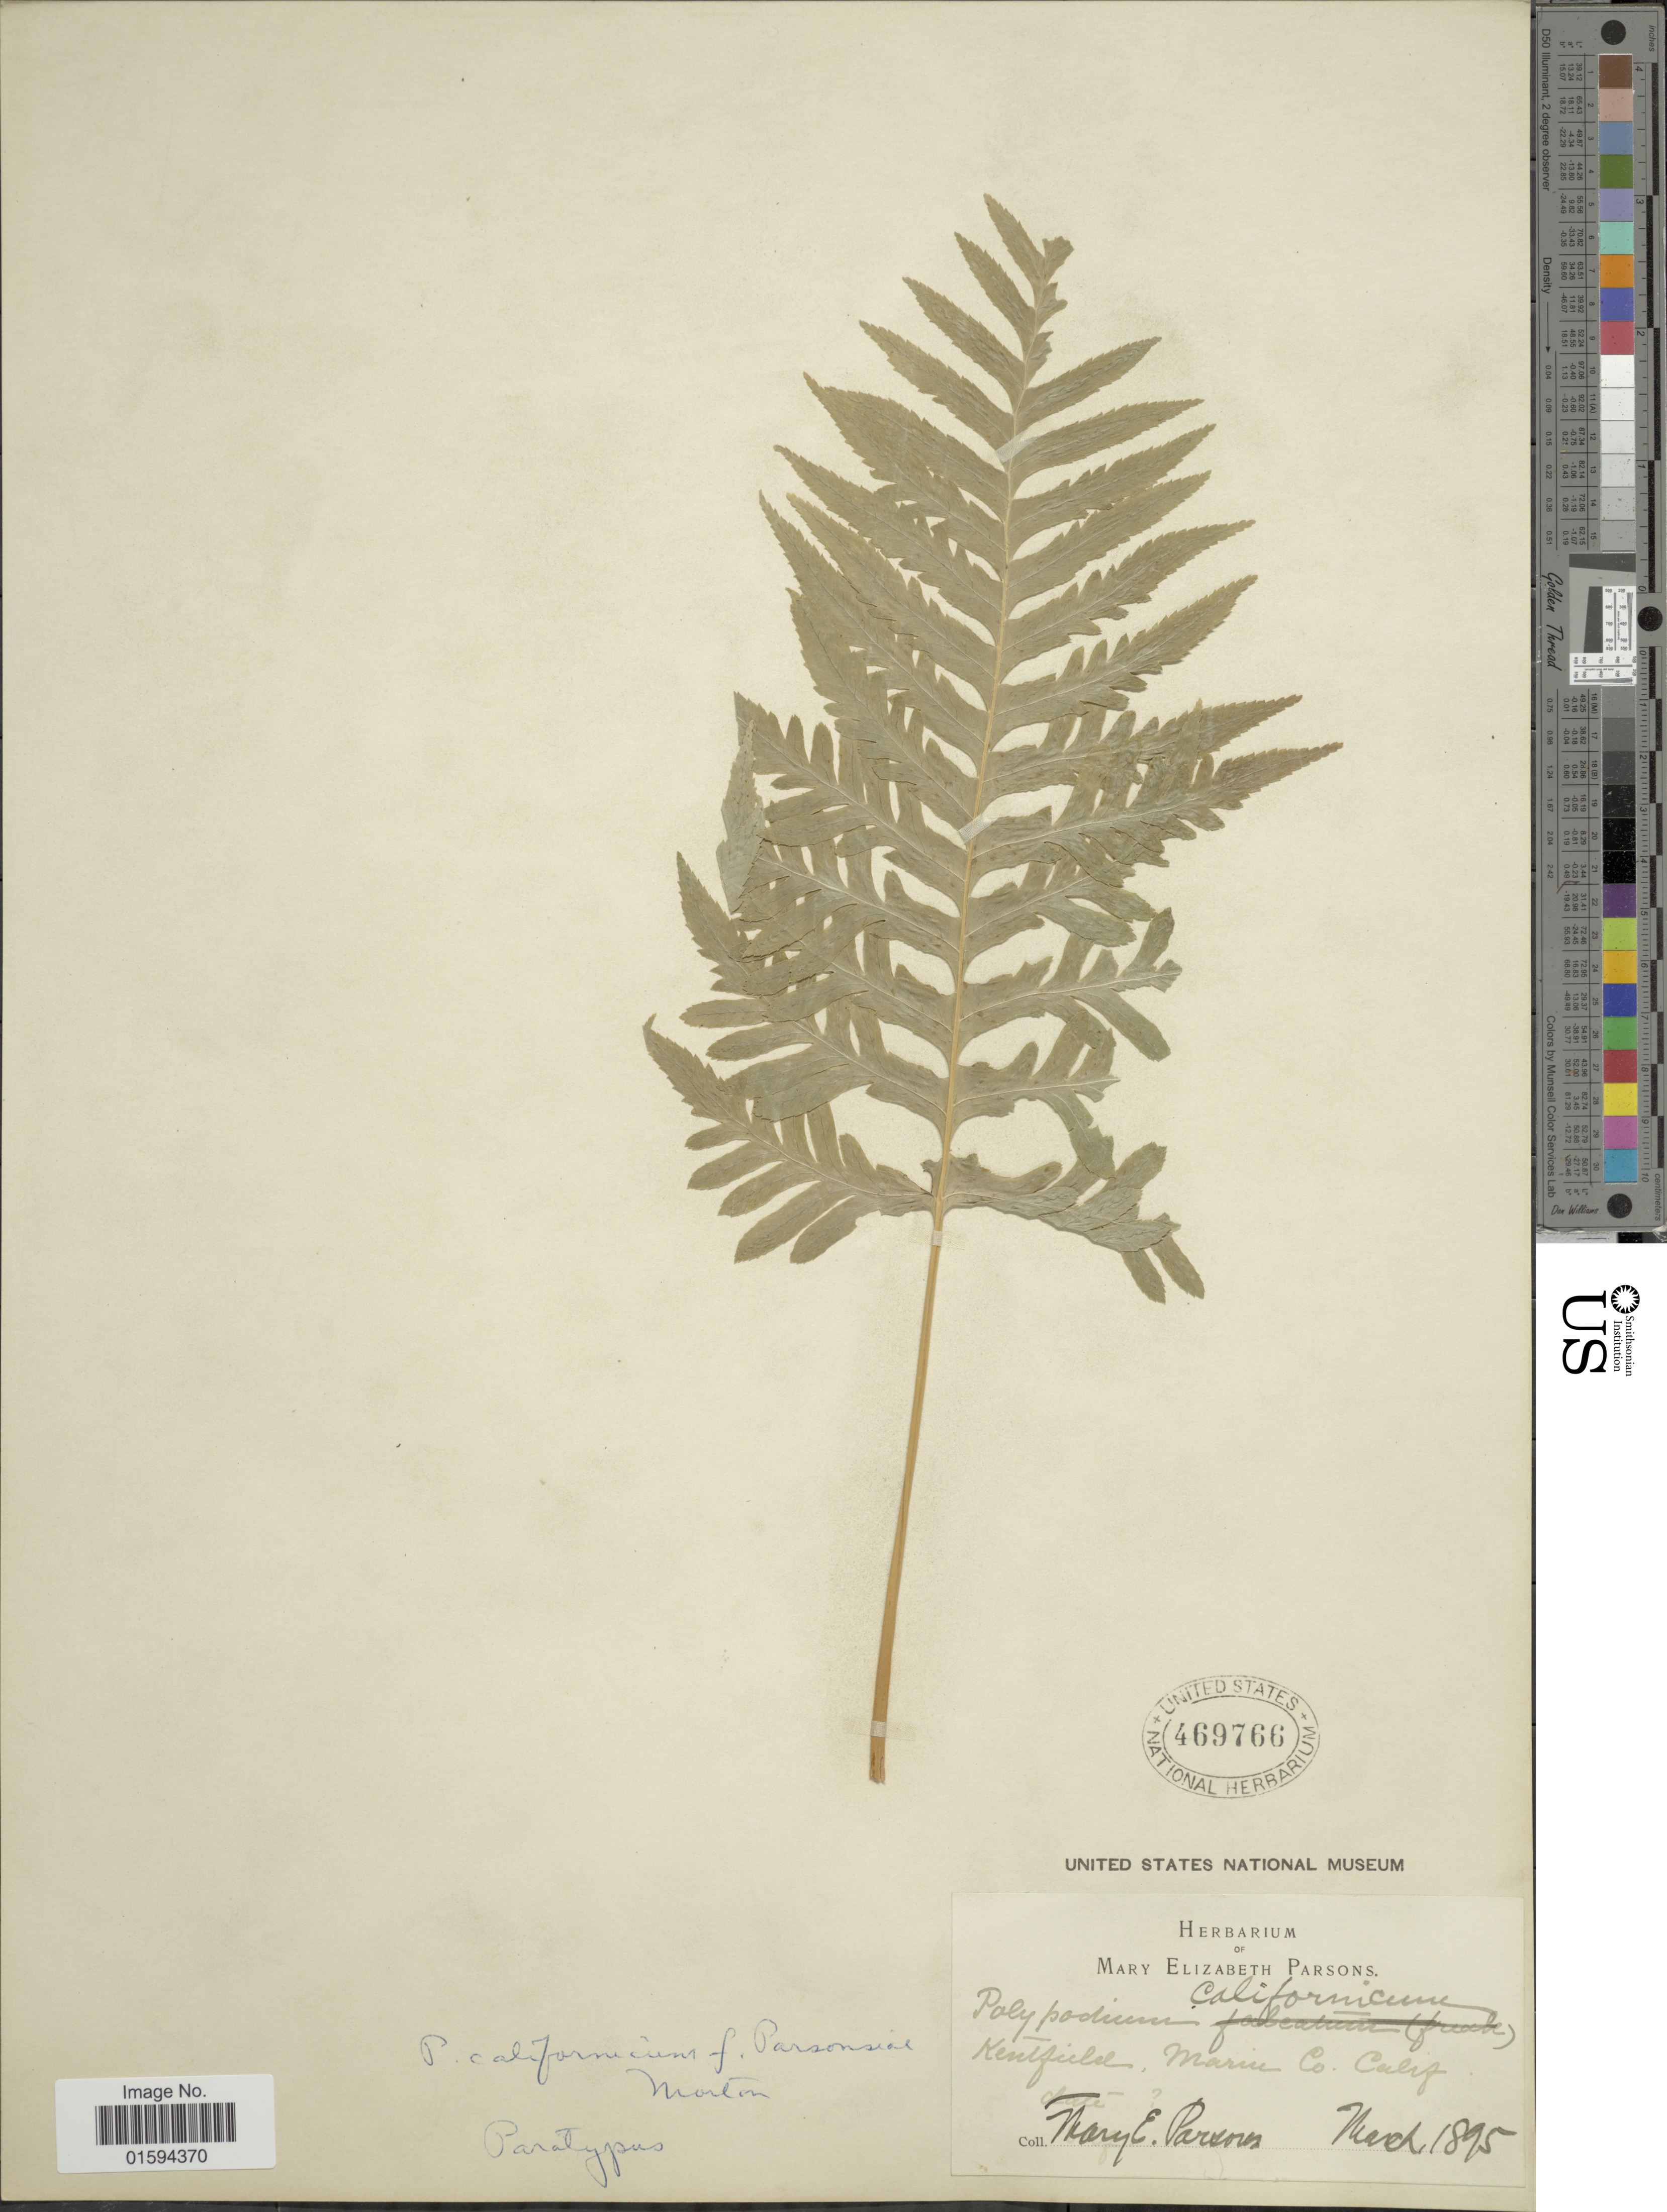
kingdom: Plantae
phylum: Tracheophyta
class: Polypodiopsida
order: Polypodiales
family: Polypodiaceae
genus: Polypodium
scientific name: Polypodium californicum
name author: Kaulf.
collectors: M. Parsons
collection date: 1895-03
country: United States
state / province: California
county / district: Marin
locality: Kentfield,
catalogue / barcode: US 469766